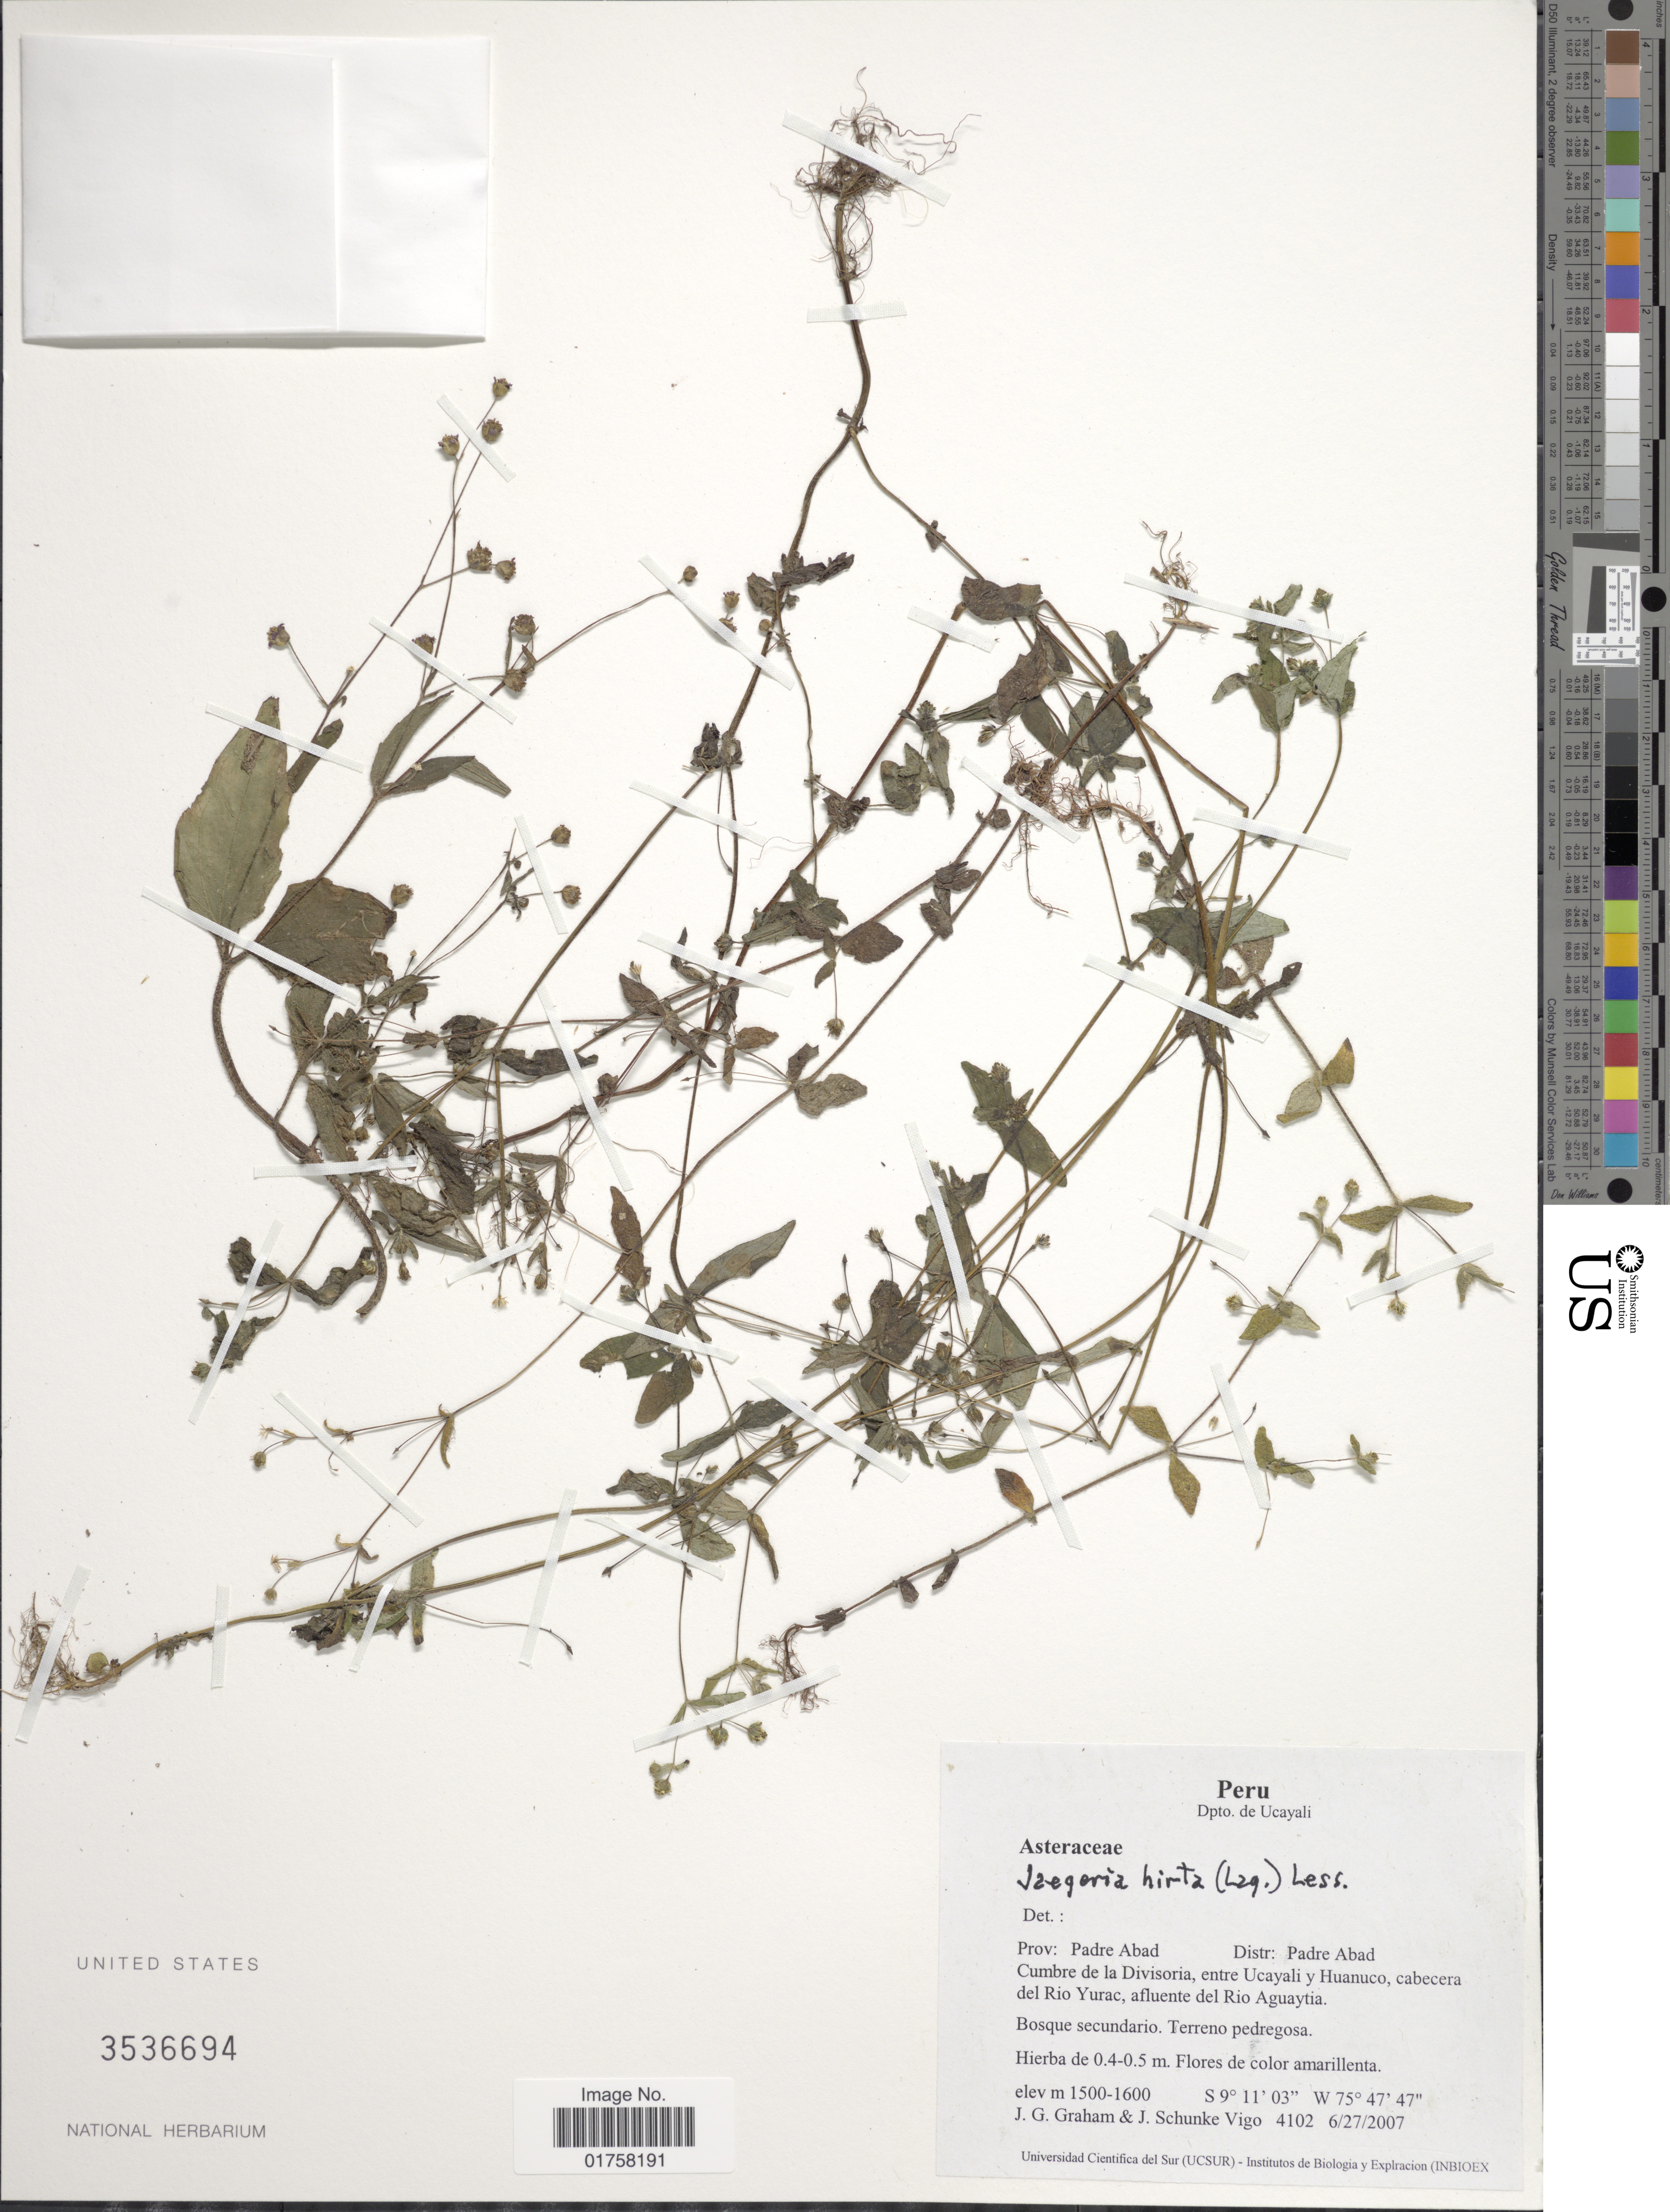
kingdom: Plantae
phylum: Tracheophyta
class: Magnoliopsida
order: Asterales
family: Asteraceae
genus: Jaegeria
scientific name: Jaegeria hirta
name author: (Lag.) Less.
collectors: J. Graham & J. Schunke Vigo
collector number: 4102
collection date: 2007-06-27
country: Peru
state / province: Ucayali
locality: Prov: Padre Abad, Distr: Padre Abad, Cumbre de la Divisoria, entre Ucayali y Huanuco, cabecera del Rio Yurac, afluente del Rio Aguaytia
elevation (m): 1500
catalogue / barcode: US 3536694